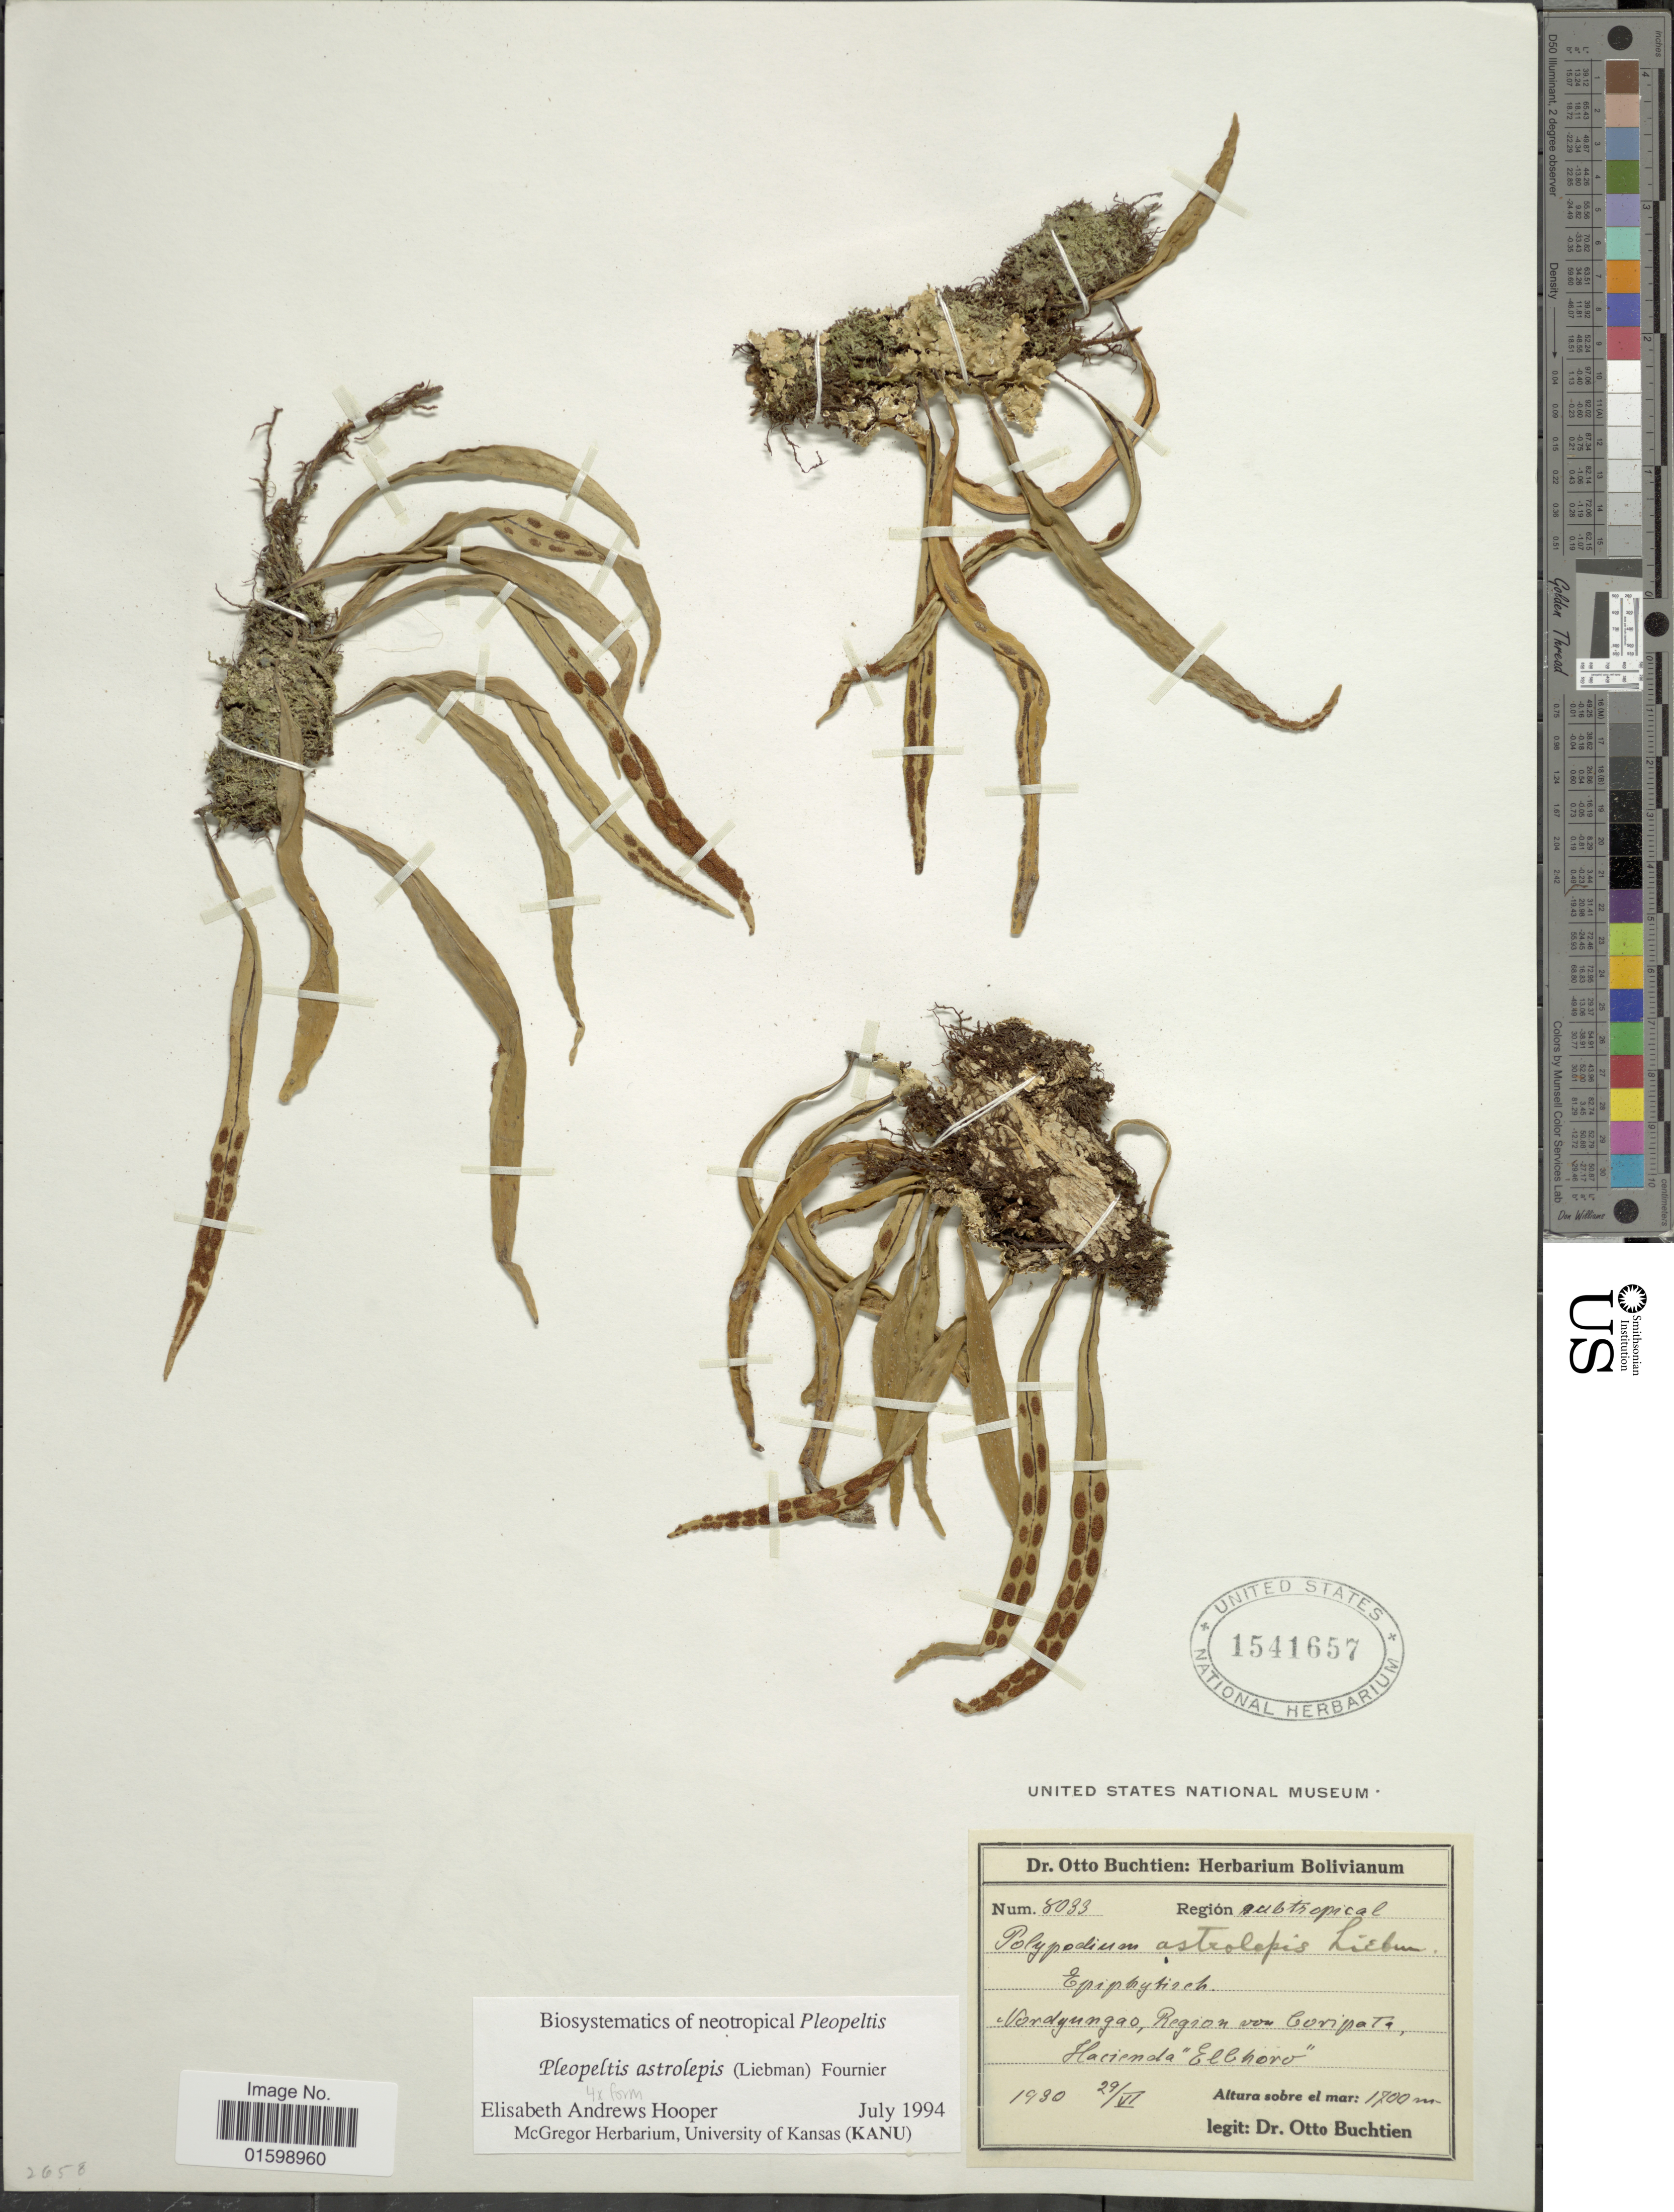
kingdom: Plantae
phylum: Tracheophyta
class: Polypodiopsida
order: Polypodiales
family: Polypodiaceae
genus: Pleopeltis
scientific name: Pleopeltis astrolepis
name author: (Liebm.) E. Fourn.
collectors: O. Buchtien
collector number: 8033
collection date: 1930-07-29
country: Bolivia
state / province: La Paz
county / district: Nor Yungas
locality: Región subtropical, Region von Coripata, hacienda "El Choro"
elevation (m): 1700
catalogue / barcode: US 1541657